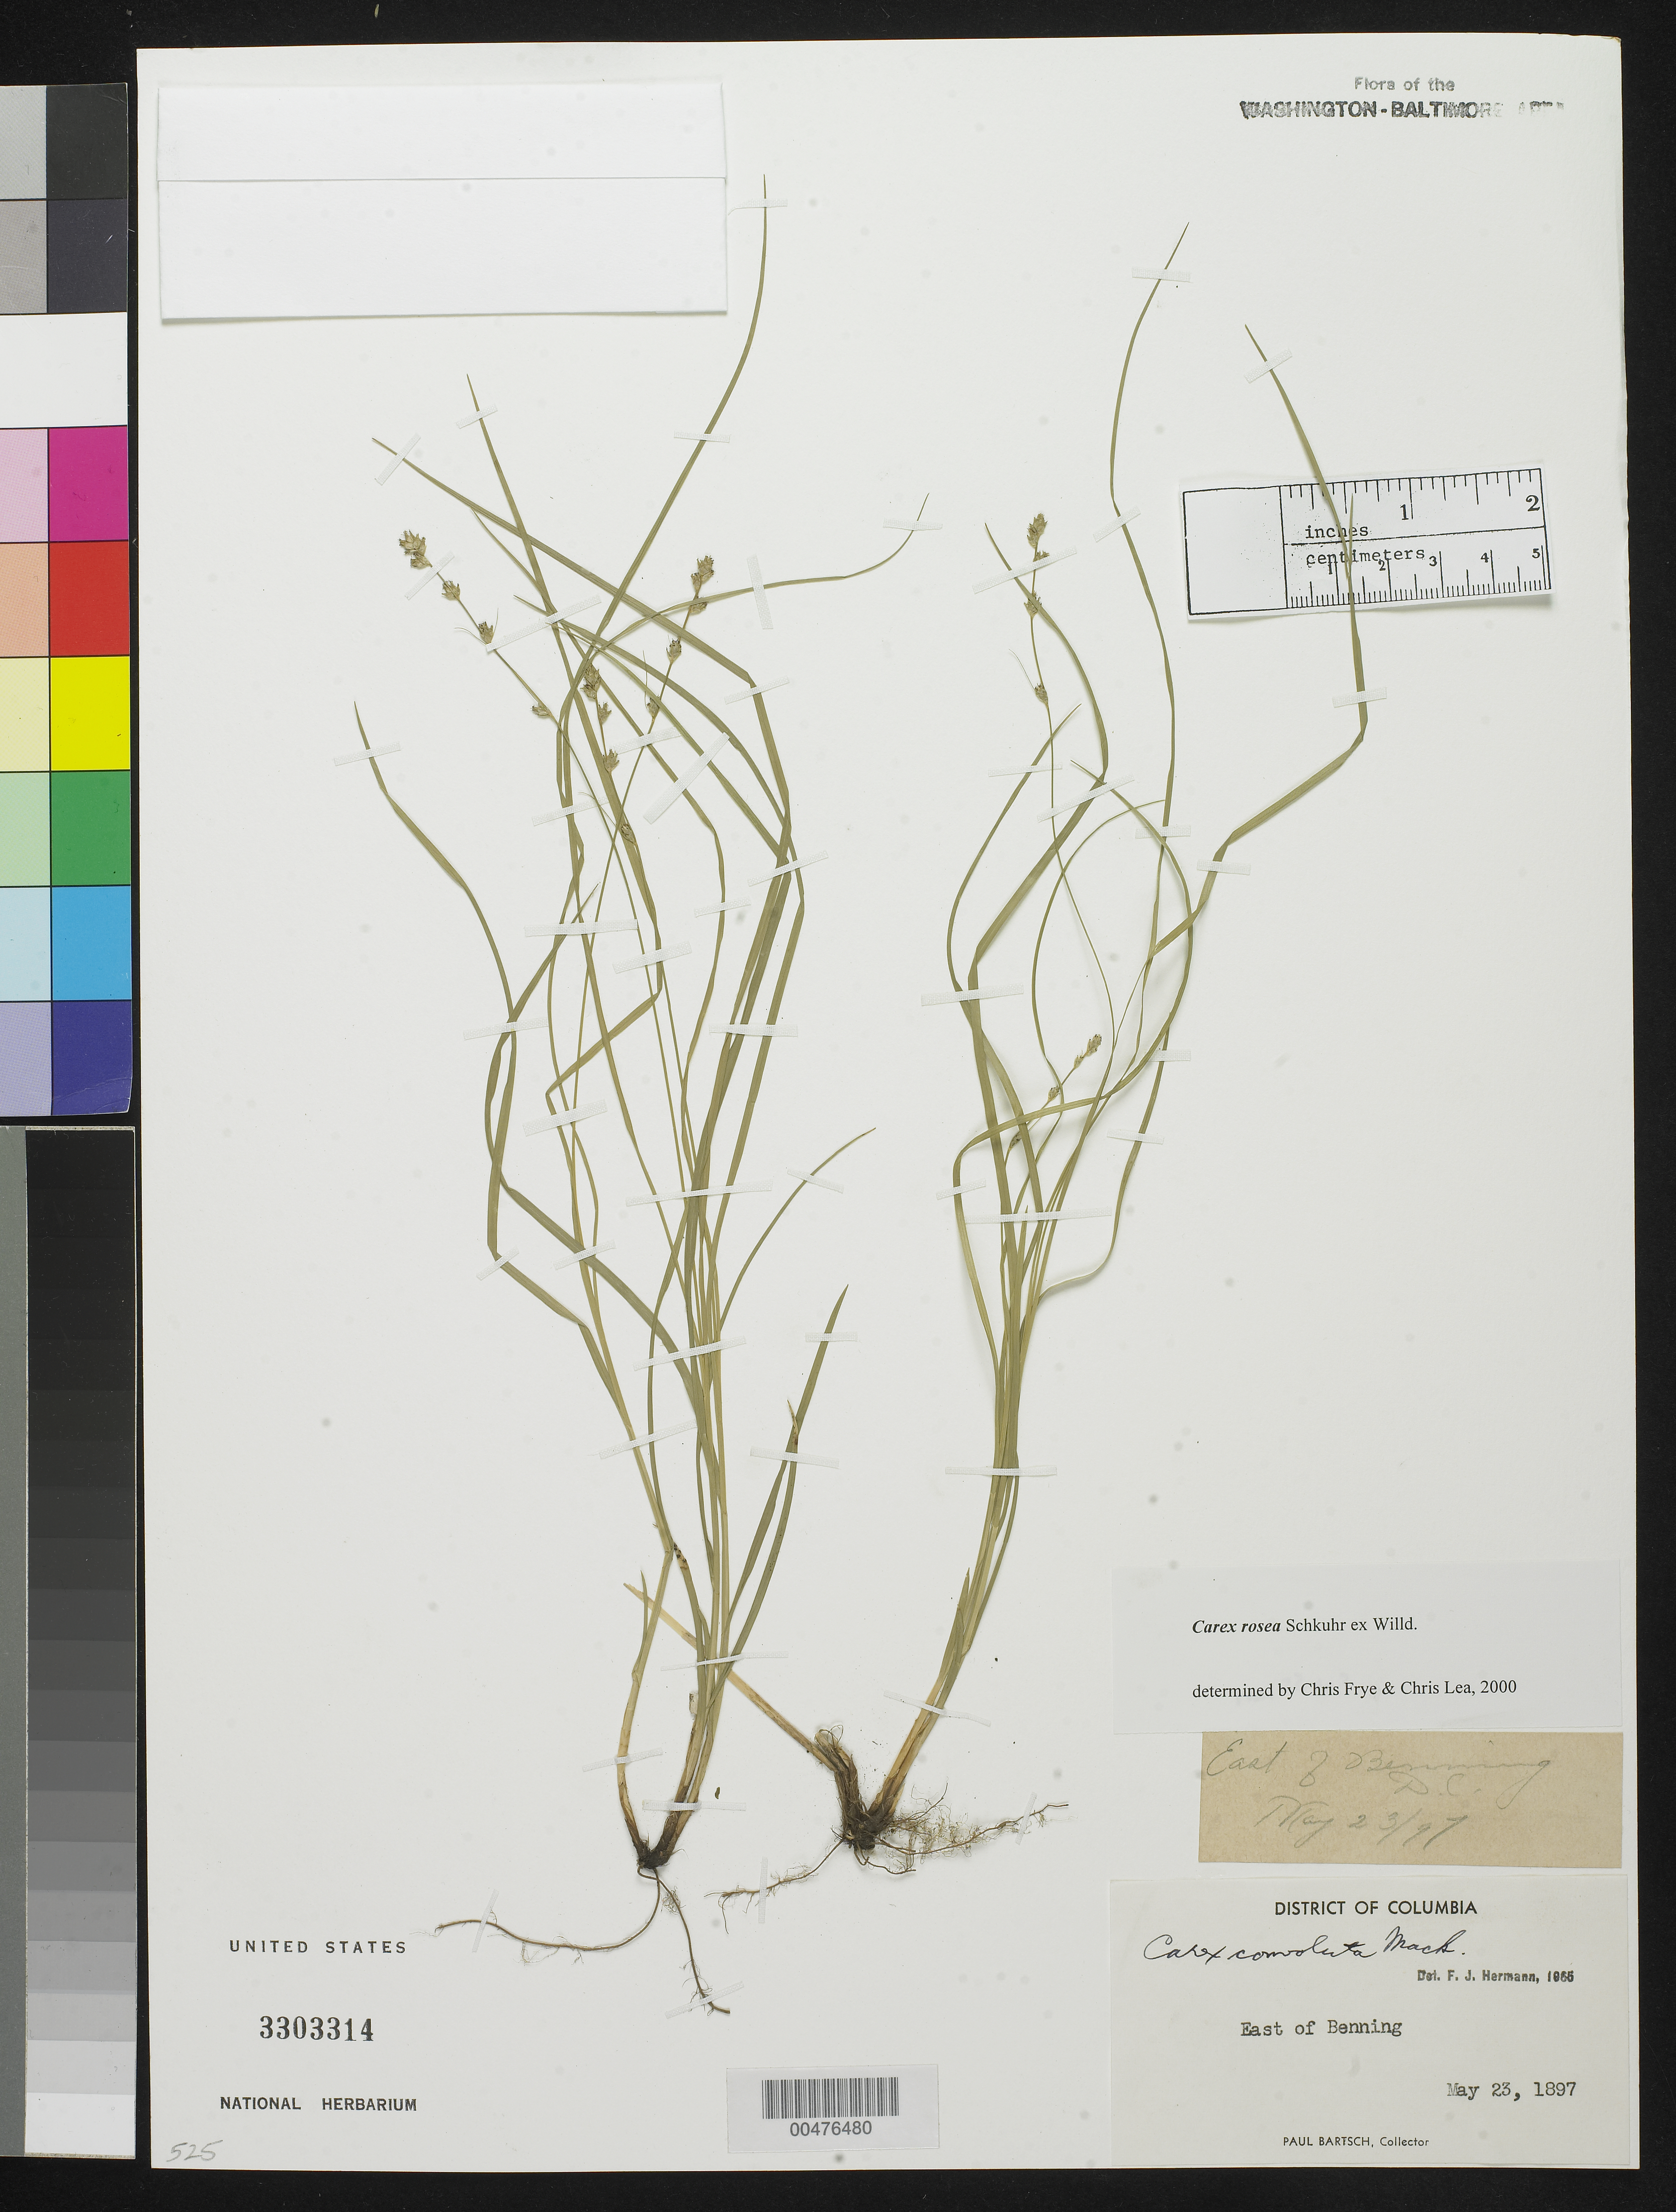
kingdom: Plantae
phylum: Tracheophyta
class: Liliopsida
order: Poales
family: Cyperaceae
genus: Carex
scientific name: Carex rosea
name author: Willd.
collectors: P. Bartsch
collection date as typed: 23 May 1897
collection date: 1897-05-23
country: United States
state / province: District of Columbia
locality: E of Benning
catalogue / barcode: US 3303314